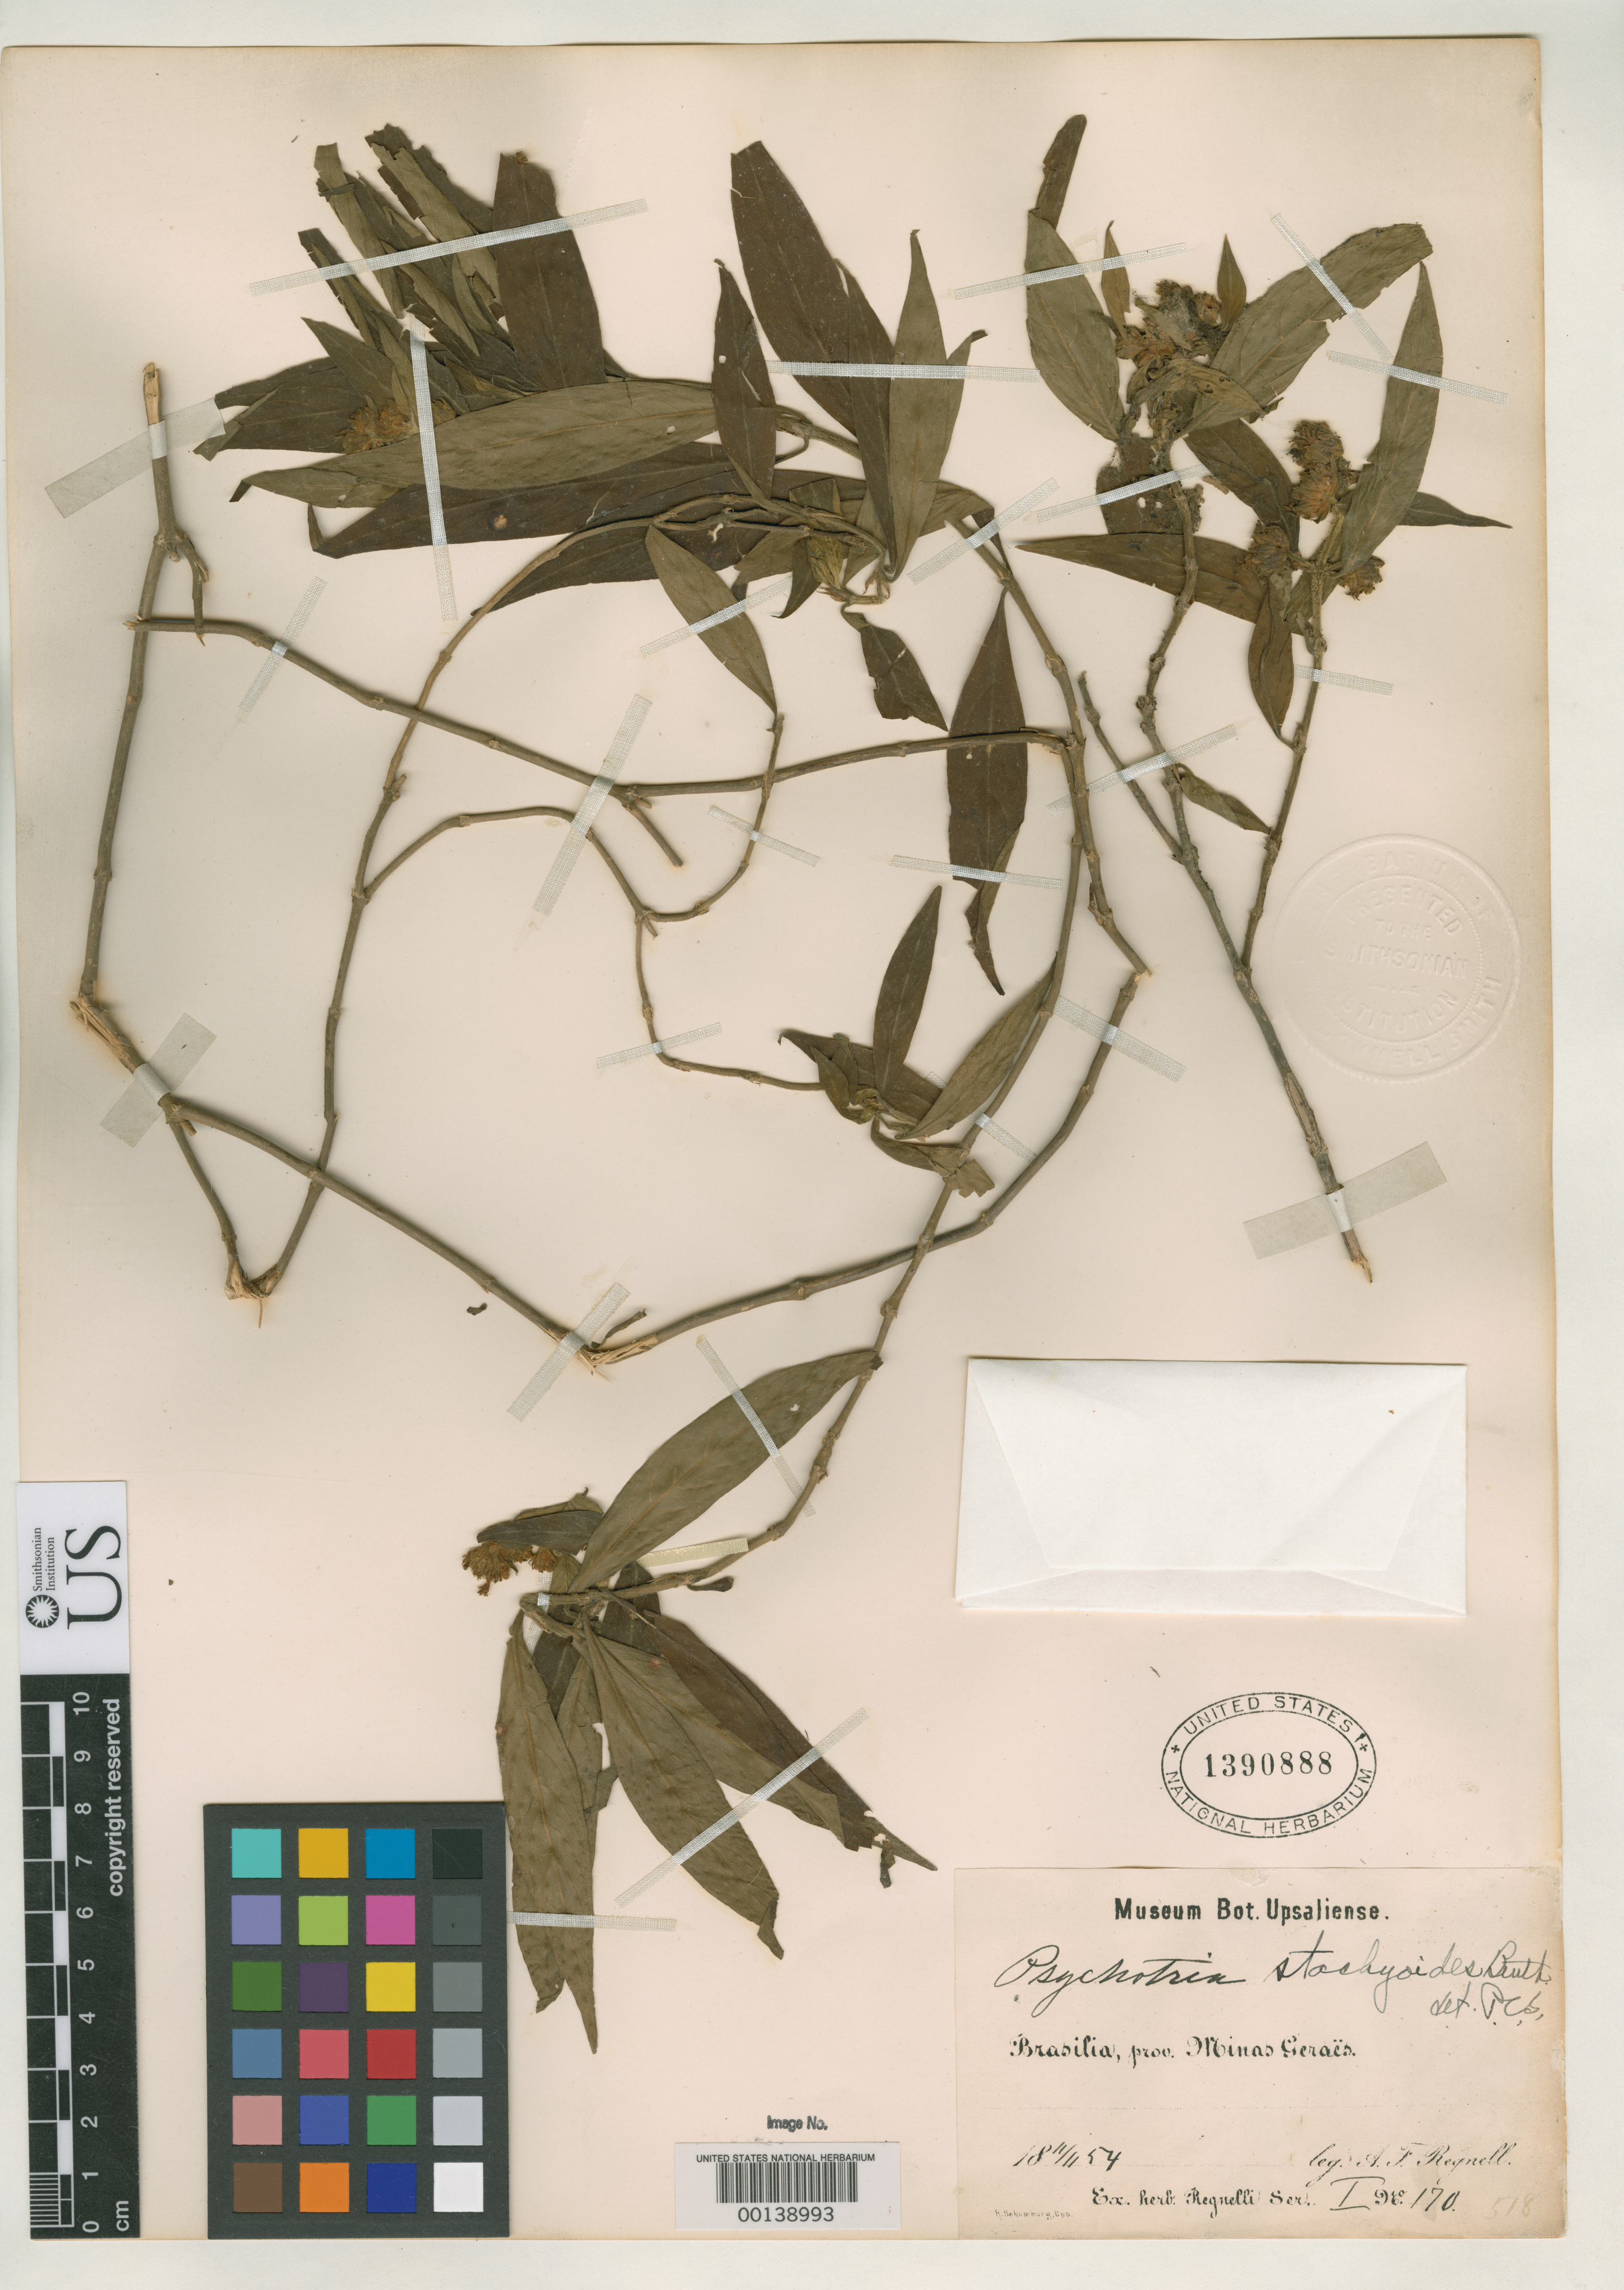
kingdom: Plantae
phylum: Tracheophyta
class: Magnoliopsida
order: Gentianales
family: Rubiaceae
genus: Psychotria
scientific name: Psychotria stachyoides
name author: Benth.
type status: Isotype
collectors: A. F. Regnell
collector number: I 170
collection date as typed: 11 Nov 1854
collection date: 1854-11-11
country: Brazil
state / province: Minas Gerais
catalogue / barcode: US 1390888